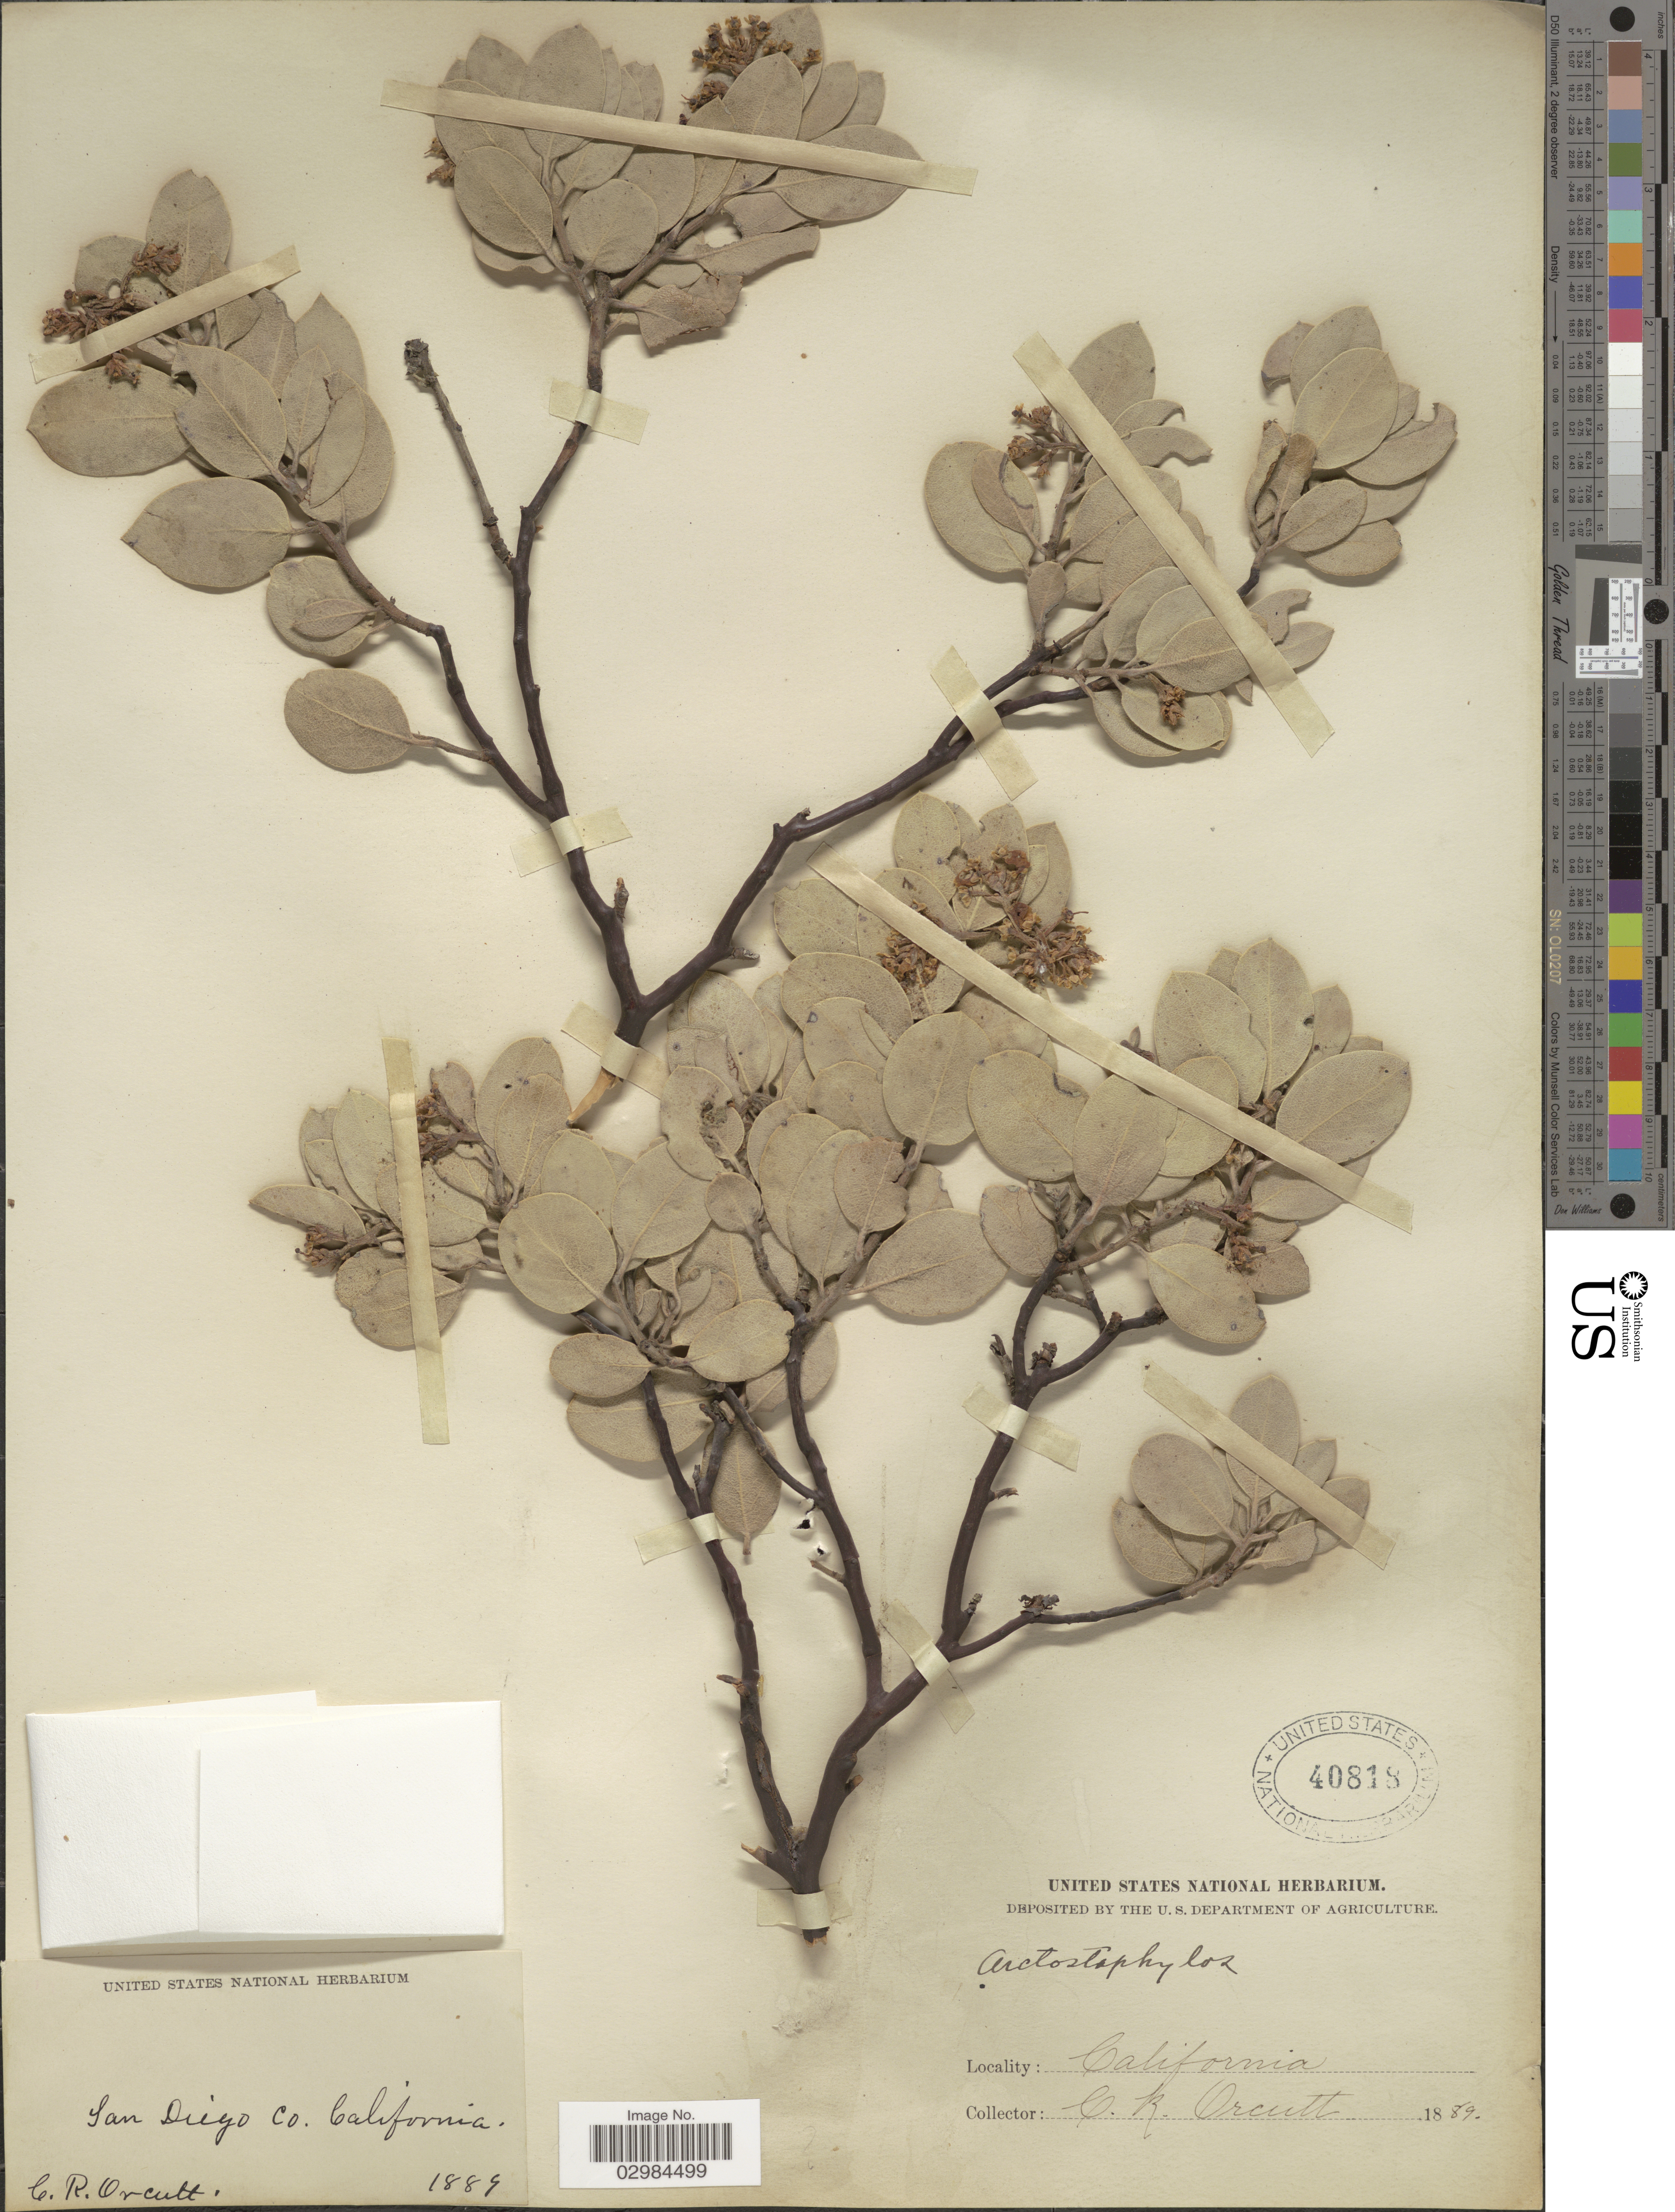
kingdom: Plantae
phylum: Tracheophyta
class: Magnoliopsida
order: Ericales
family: Ericaceae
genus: Arctostaphylos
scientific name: Arctostaphylos pringlei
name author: Parry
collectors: C. R. Orcutt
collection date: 1889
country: United States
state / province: California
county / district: San Diego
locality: San Diego Co.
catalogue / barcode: US 40818